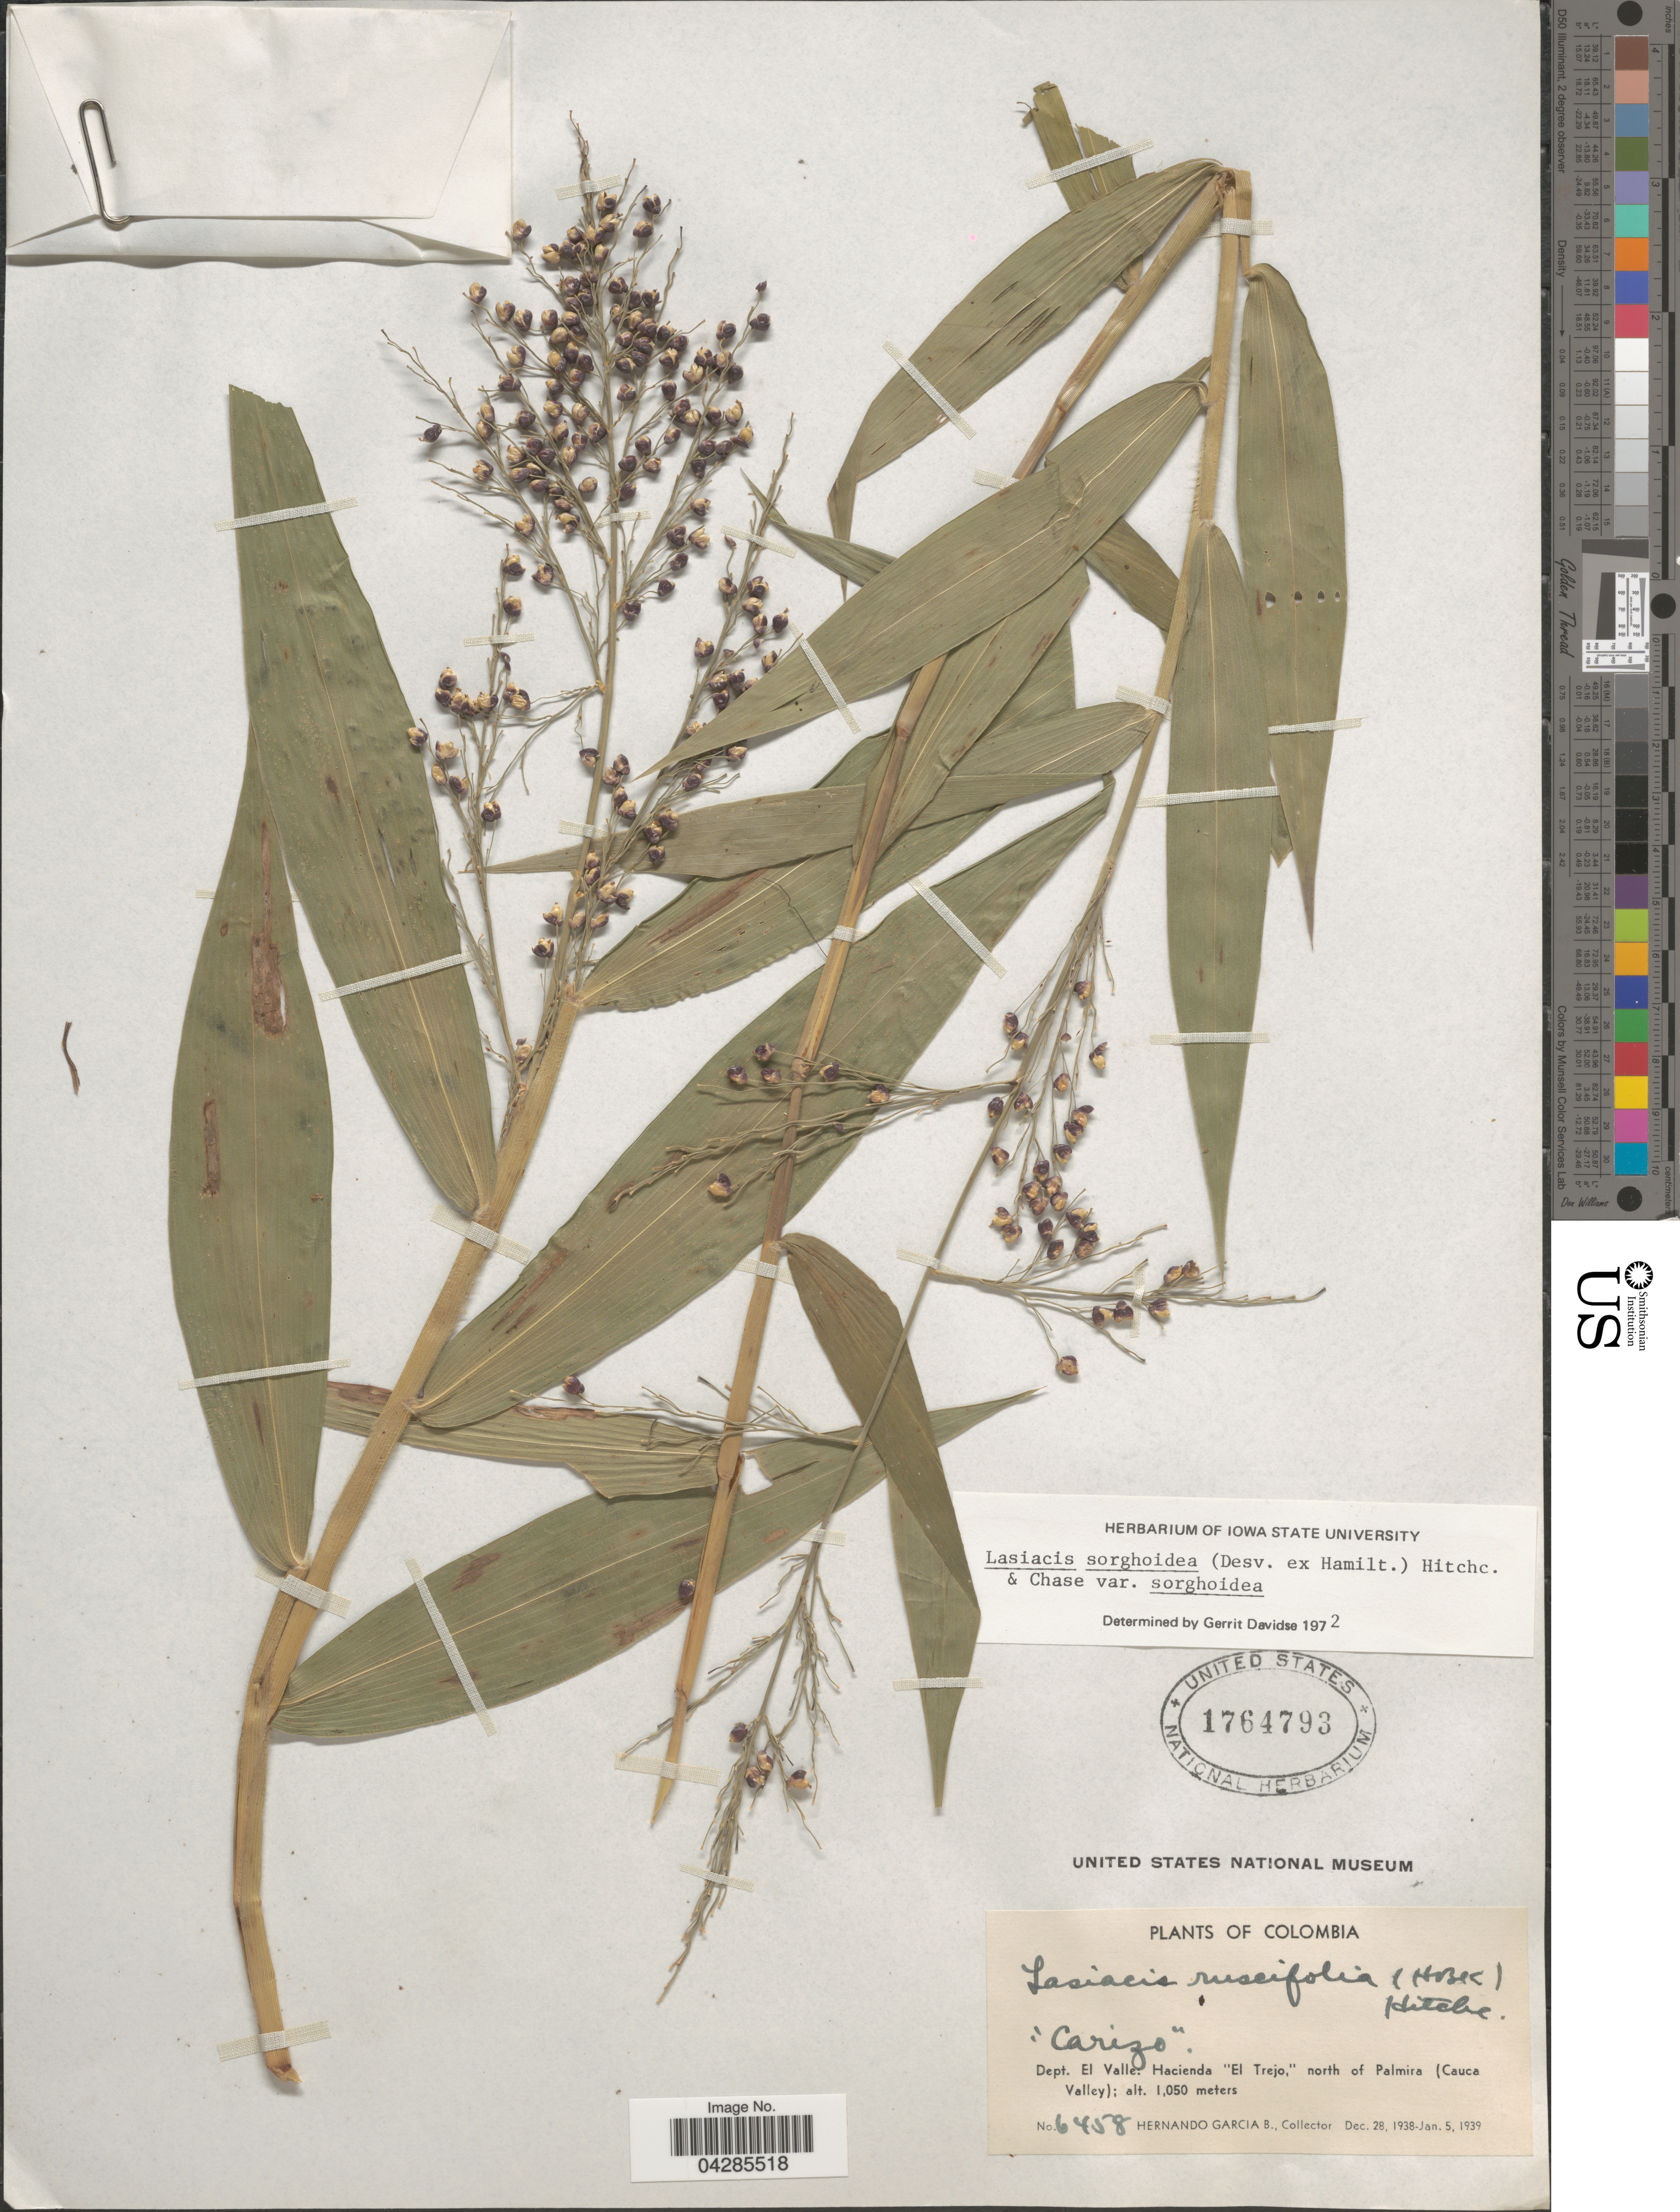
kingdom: Plantae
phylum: Tracheophyta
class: Liliopsida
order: Poales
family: Poaceae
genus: Lasiacis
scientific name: Lasiacis sorghoidea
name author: (Desv. ex Ham.) Hitchc. & Chase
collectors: H. García Barriga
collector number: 6458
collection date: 1938-12-28/1939-01-05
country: Colombia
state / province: Valle del Cauca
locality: Dept. El Valle: Hacienda "El Trejo," north of Palmira (Cauca Valley).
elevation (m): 1050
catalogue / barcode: US 1764793